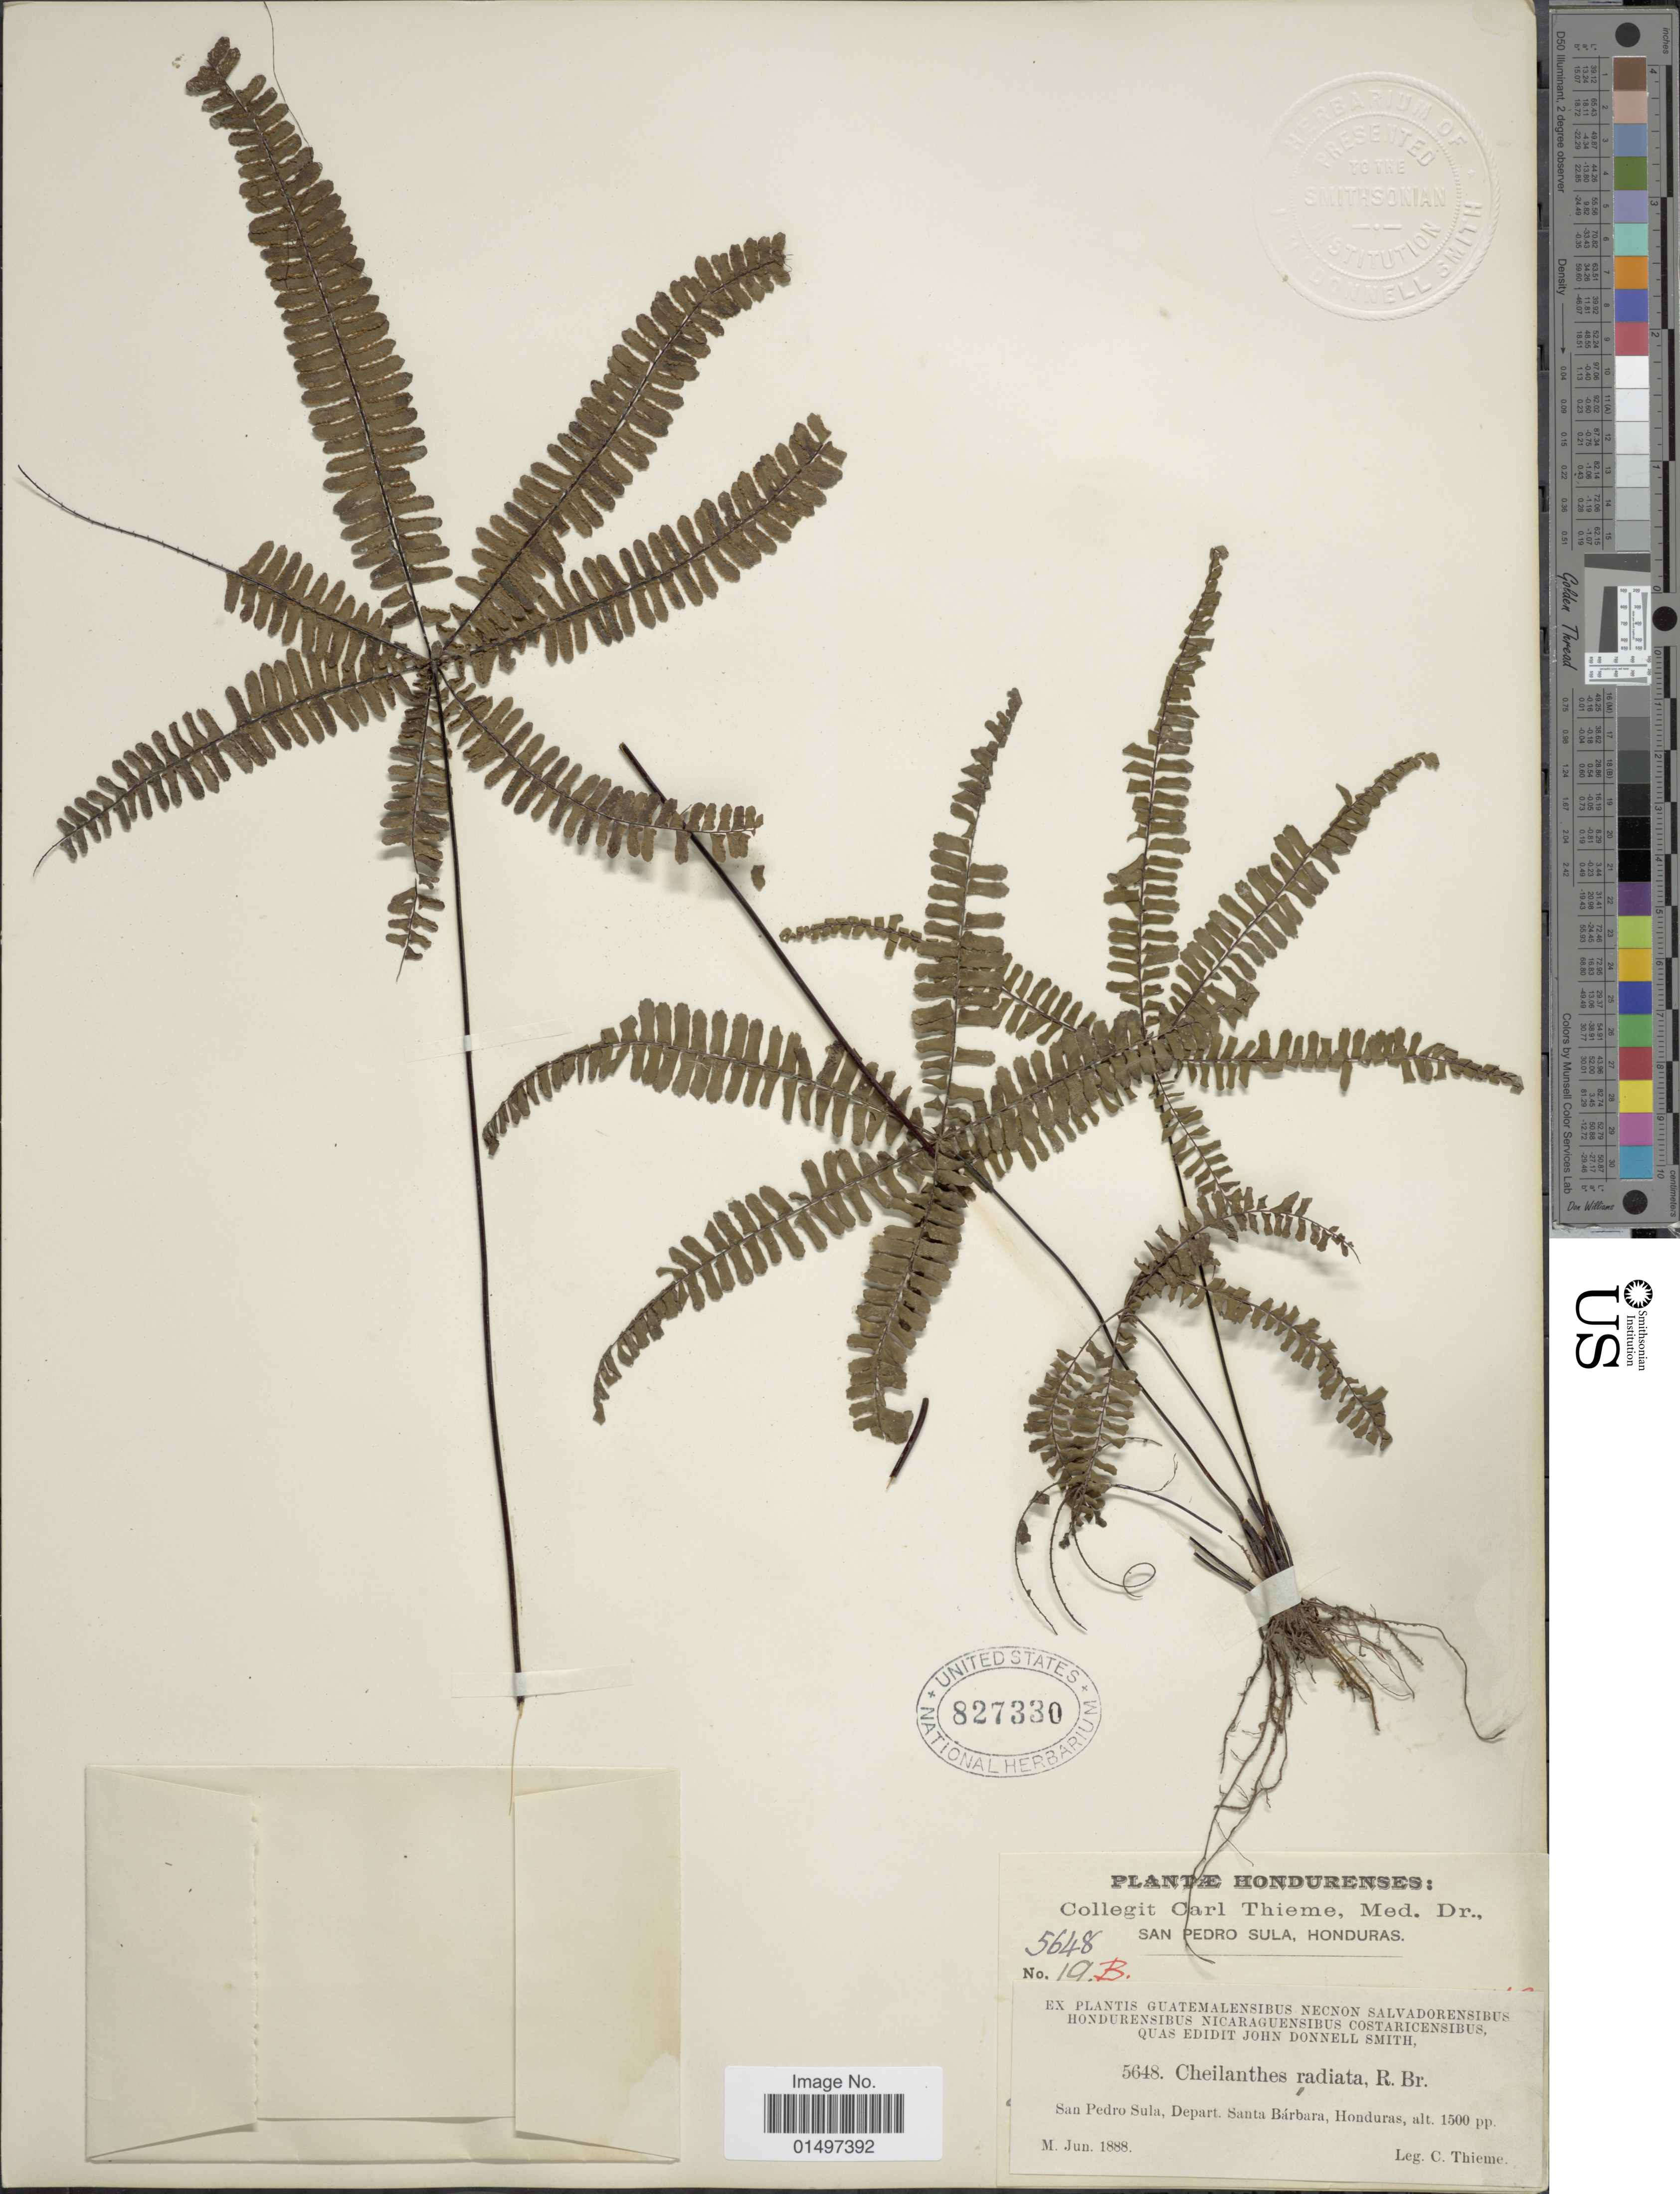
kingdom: Plantae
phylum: Tracheophyta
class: Polypodiopsida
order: Polypodiales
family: Pteridaceae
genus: Adiantopsis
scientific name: Adiantopsis radiata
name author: (L.) Fée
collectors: C. Thieme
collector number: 5648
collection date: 1888-06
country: Honduras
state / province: Santa Bárbara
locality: Hondurenses. San Pedro Sula, Depart. Santa Barbara.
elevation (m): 457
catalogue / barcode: US 827330